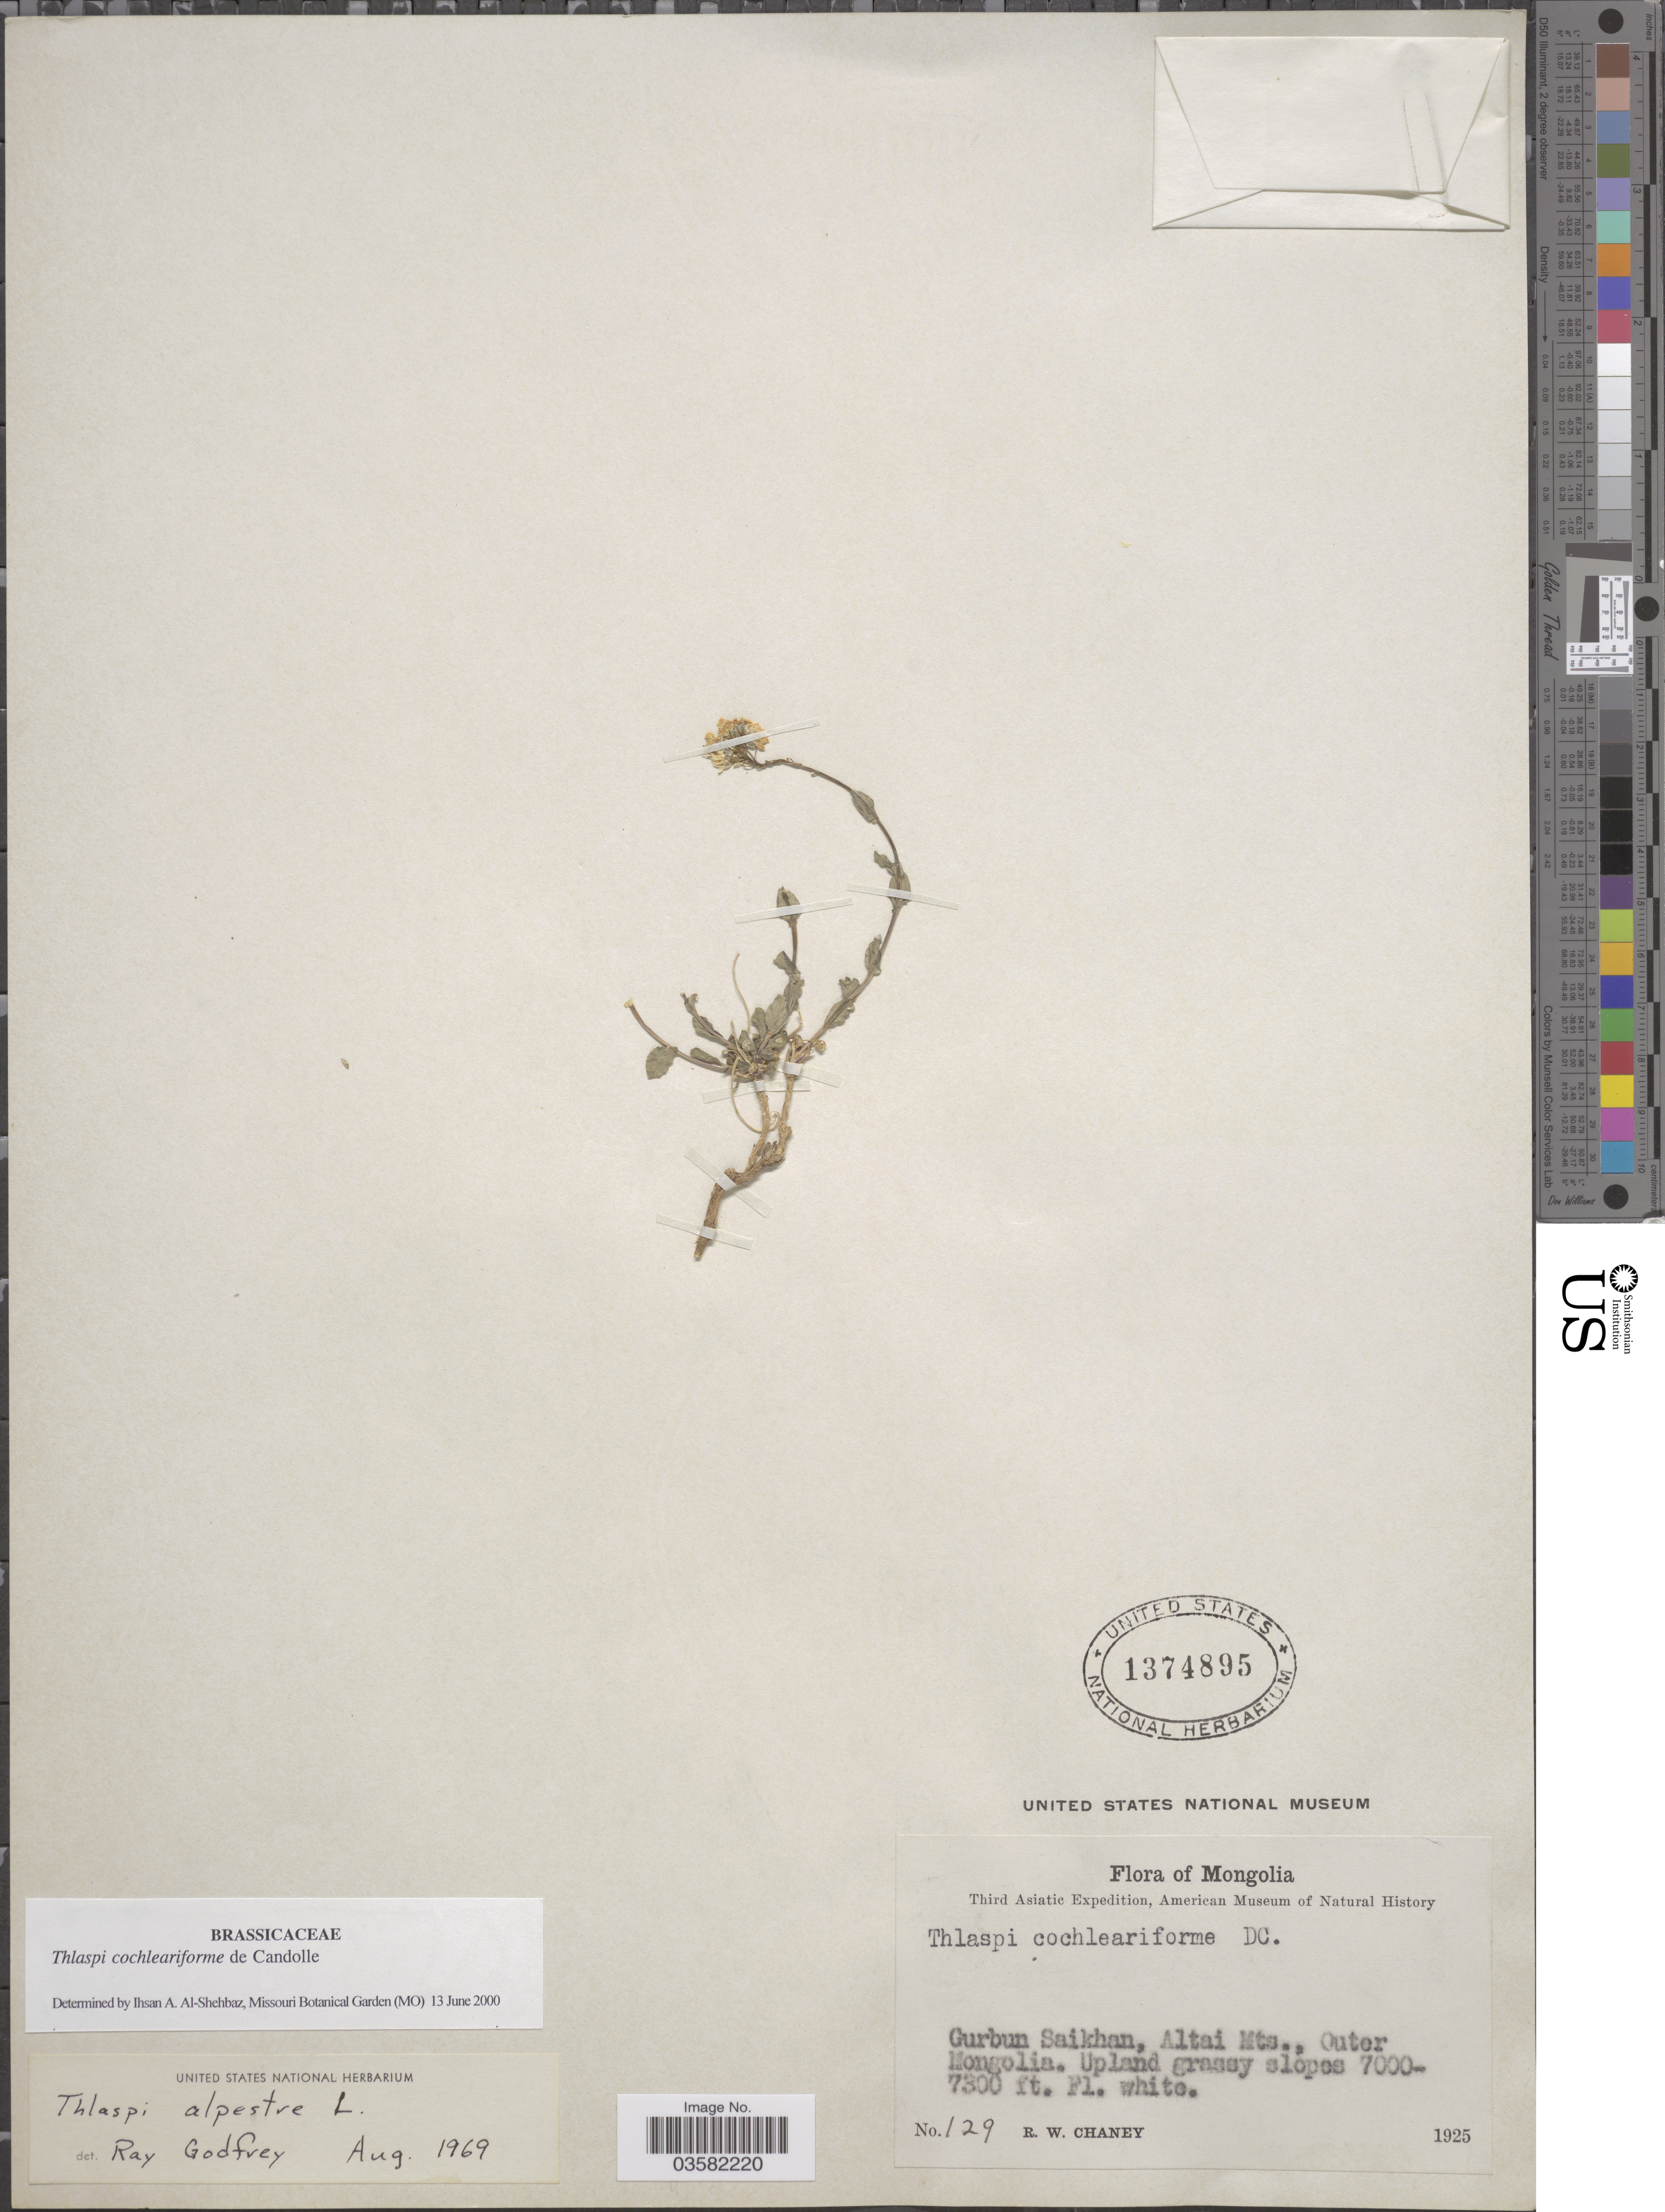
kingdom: Plantae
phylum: Tracheophyta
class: Magnoliopsida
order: Brassicales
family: Brassicaceae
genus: Thlaspi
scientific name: Thlaspi cochleariforme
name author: DC.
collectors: R. Chaney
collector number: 129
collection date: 1925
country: Mongolia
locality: Gurbun Saikhan, Altai Mts., Outer Mongolia.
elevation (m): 2134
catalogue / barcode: US 1374895